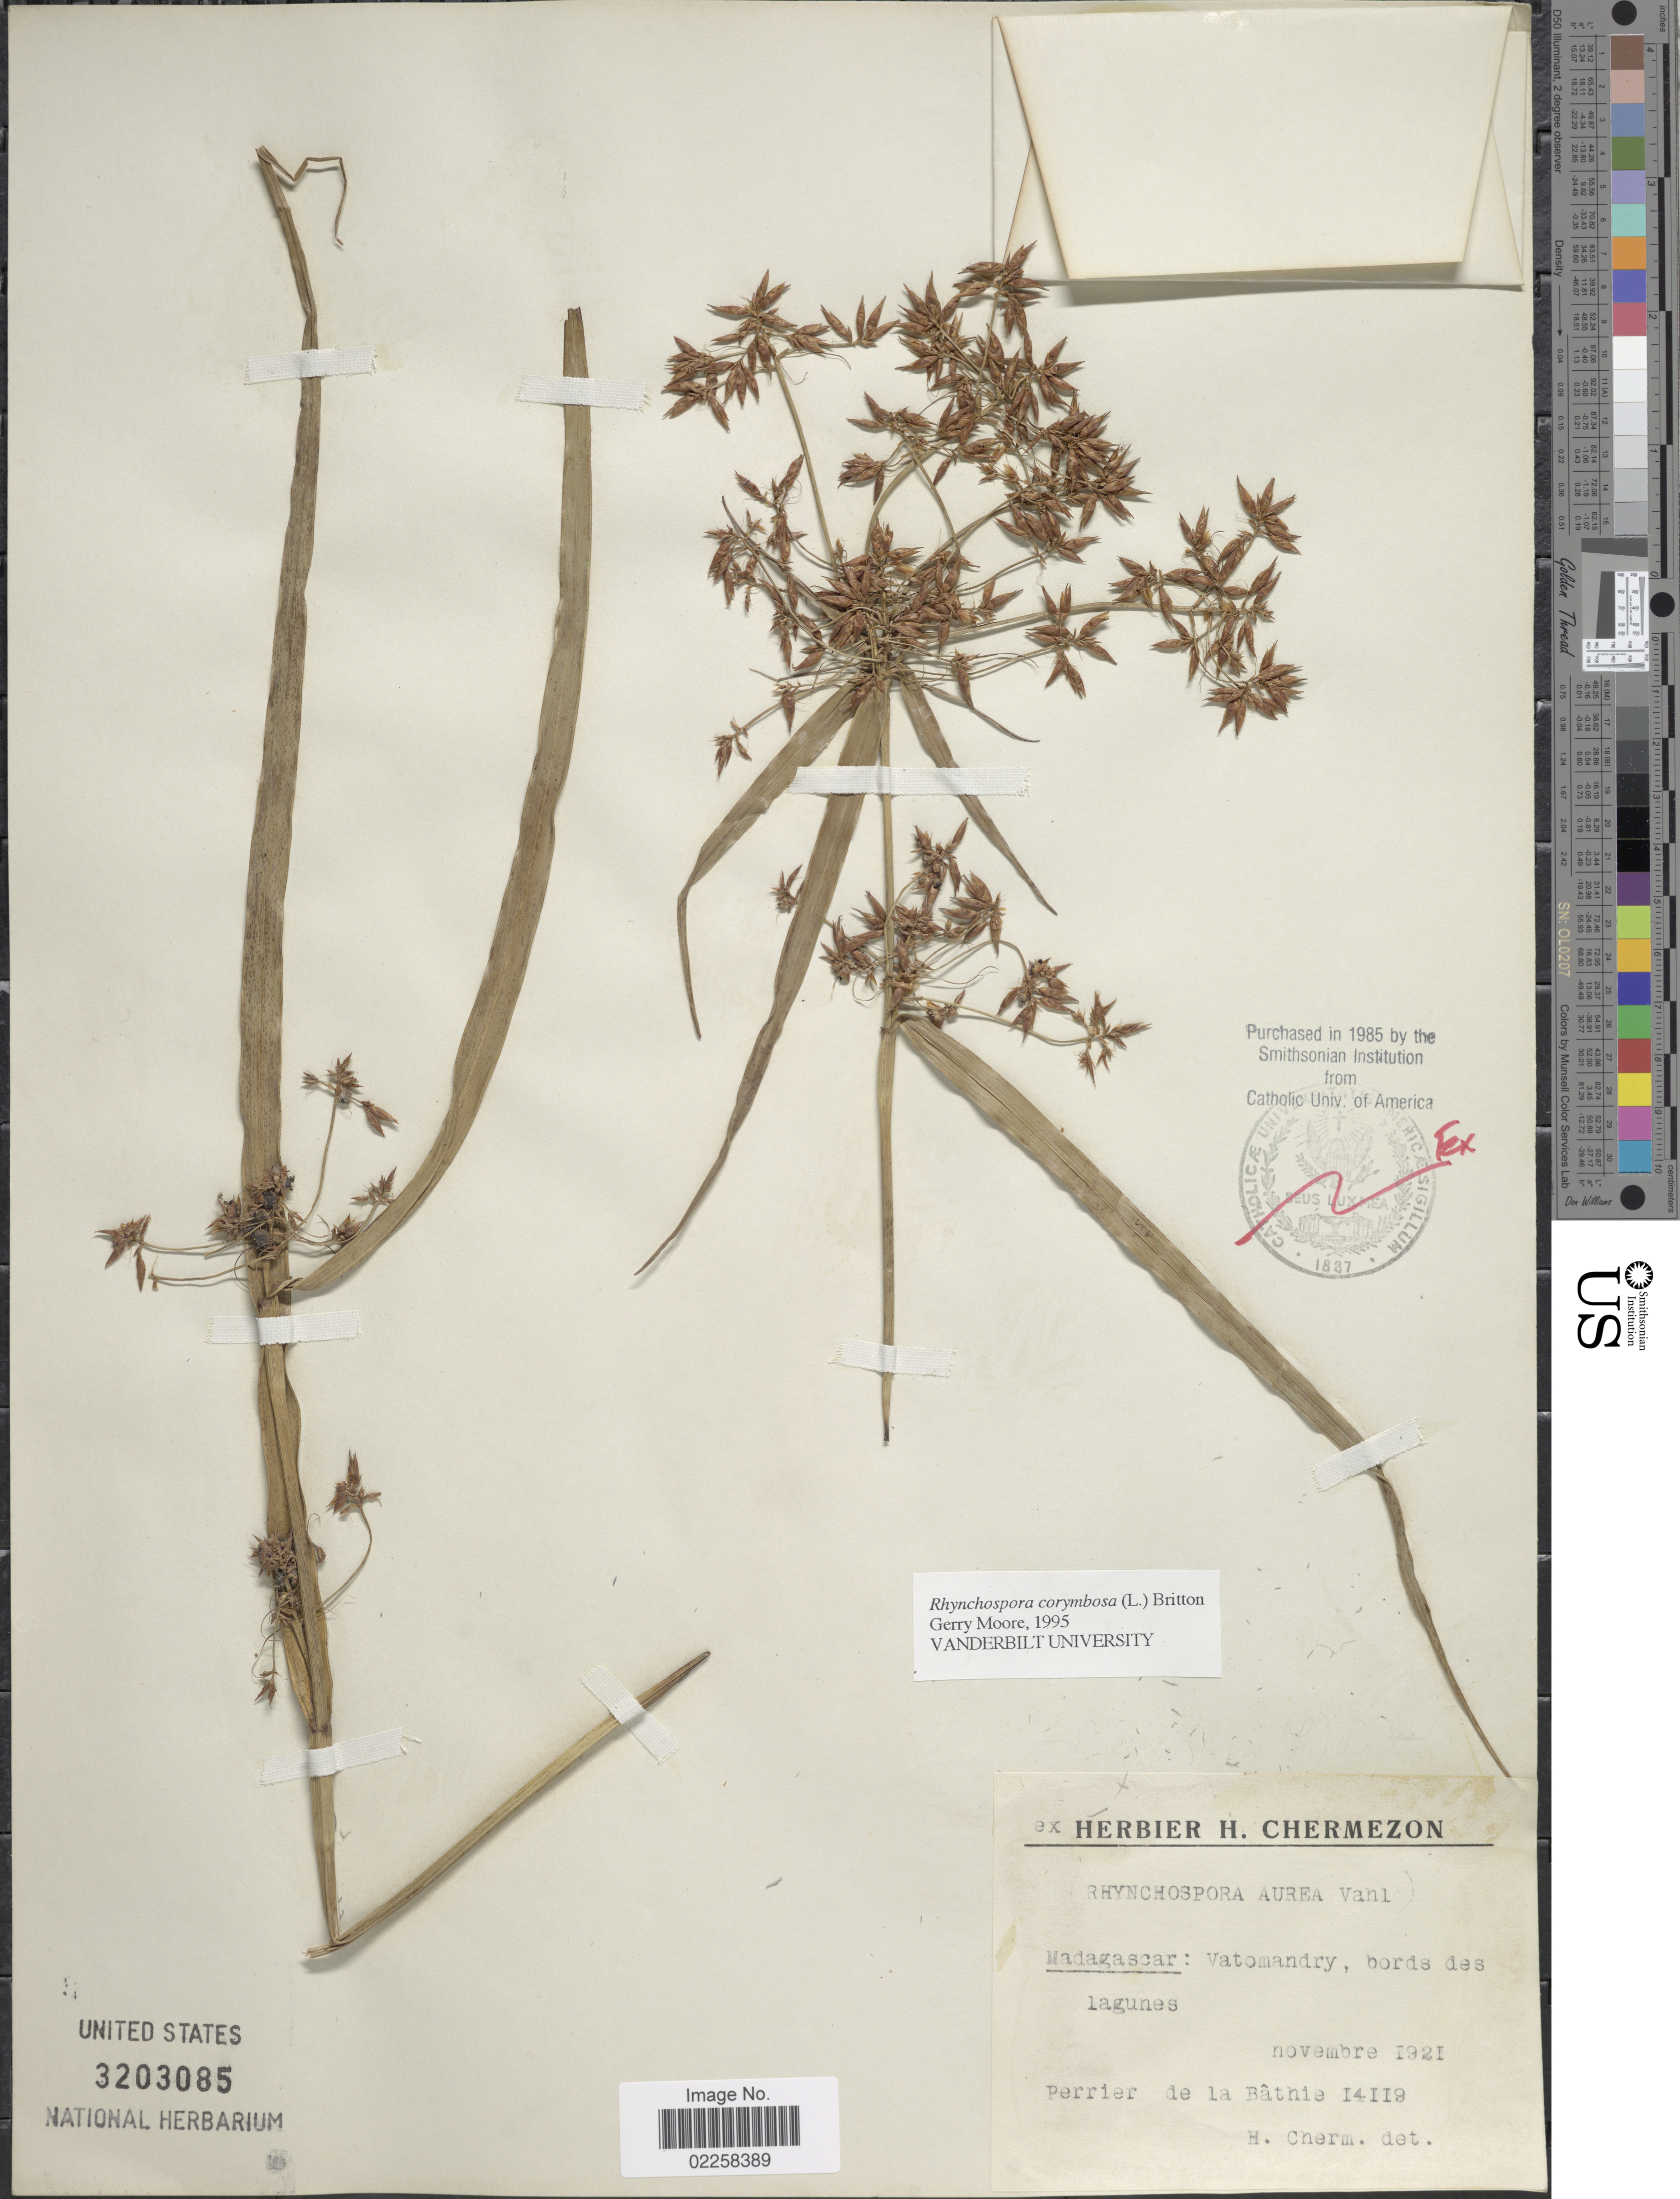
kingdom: Plantae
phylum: Tracheophyta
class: Liliopsida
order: Poales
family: Cyperaceae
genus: Rhynchospora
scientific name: Rhynchospora corymbosa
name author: (L.) Britton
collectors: Perrier de la Bâthie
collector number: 14119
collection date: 1921-11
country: Madagascar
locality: Vatomandry, bords des lagunes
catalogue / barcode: US 3203085